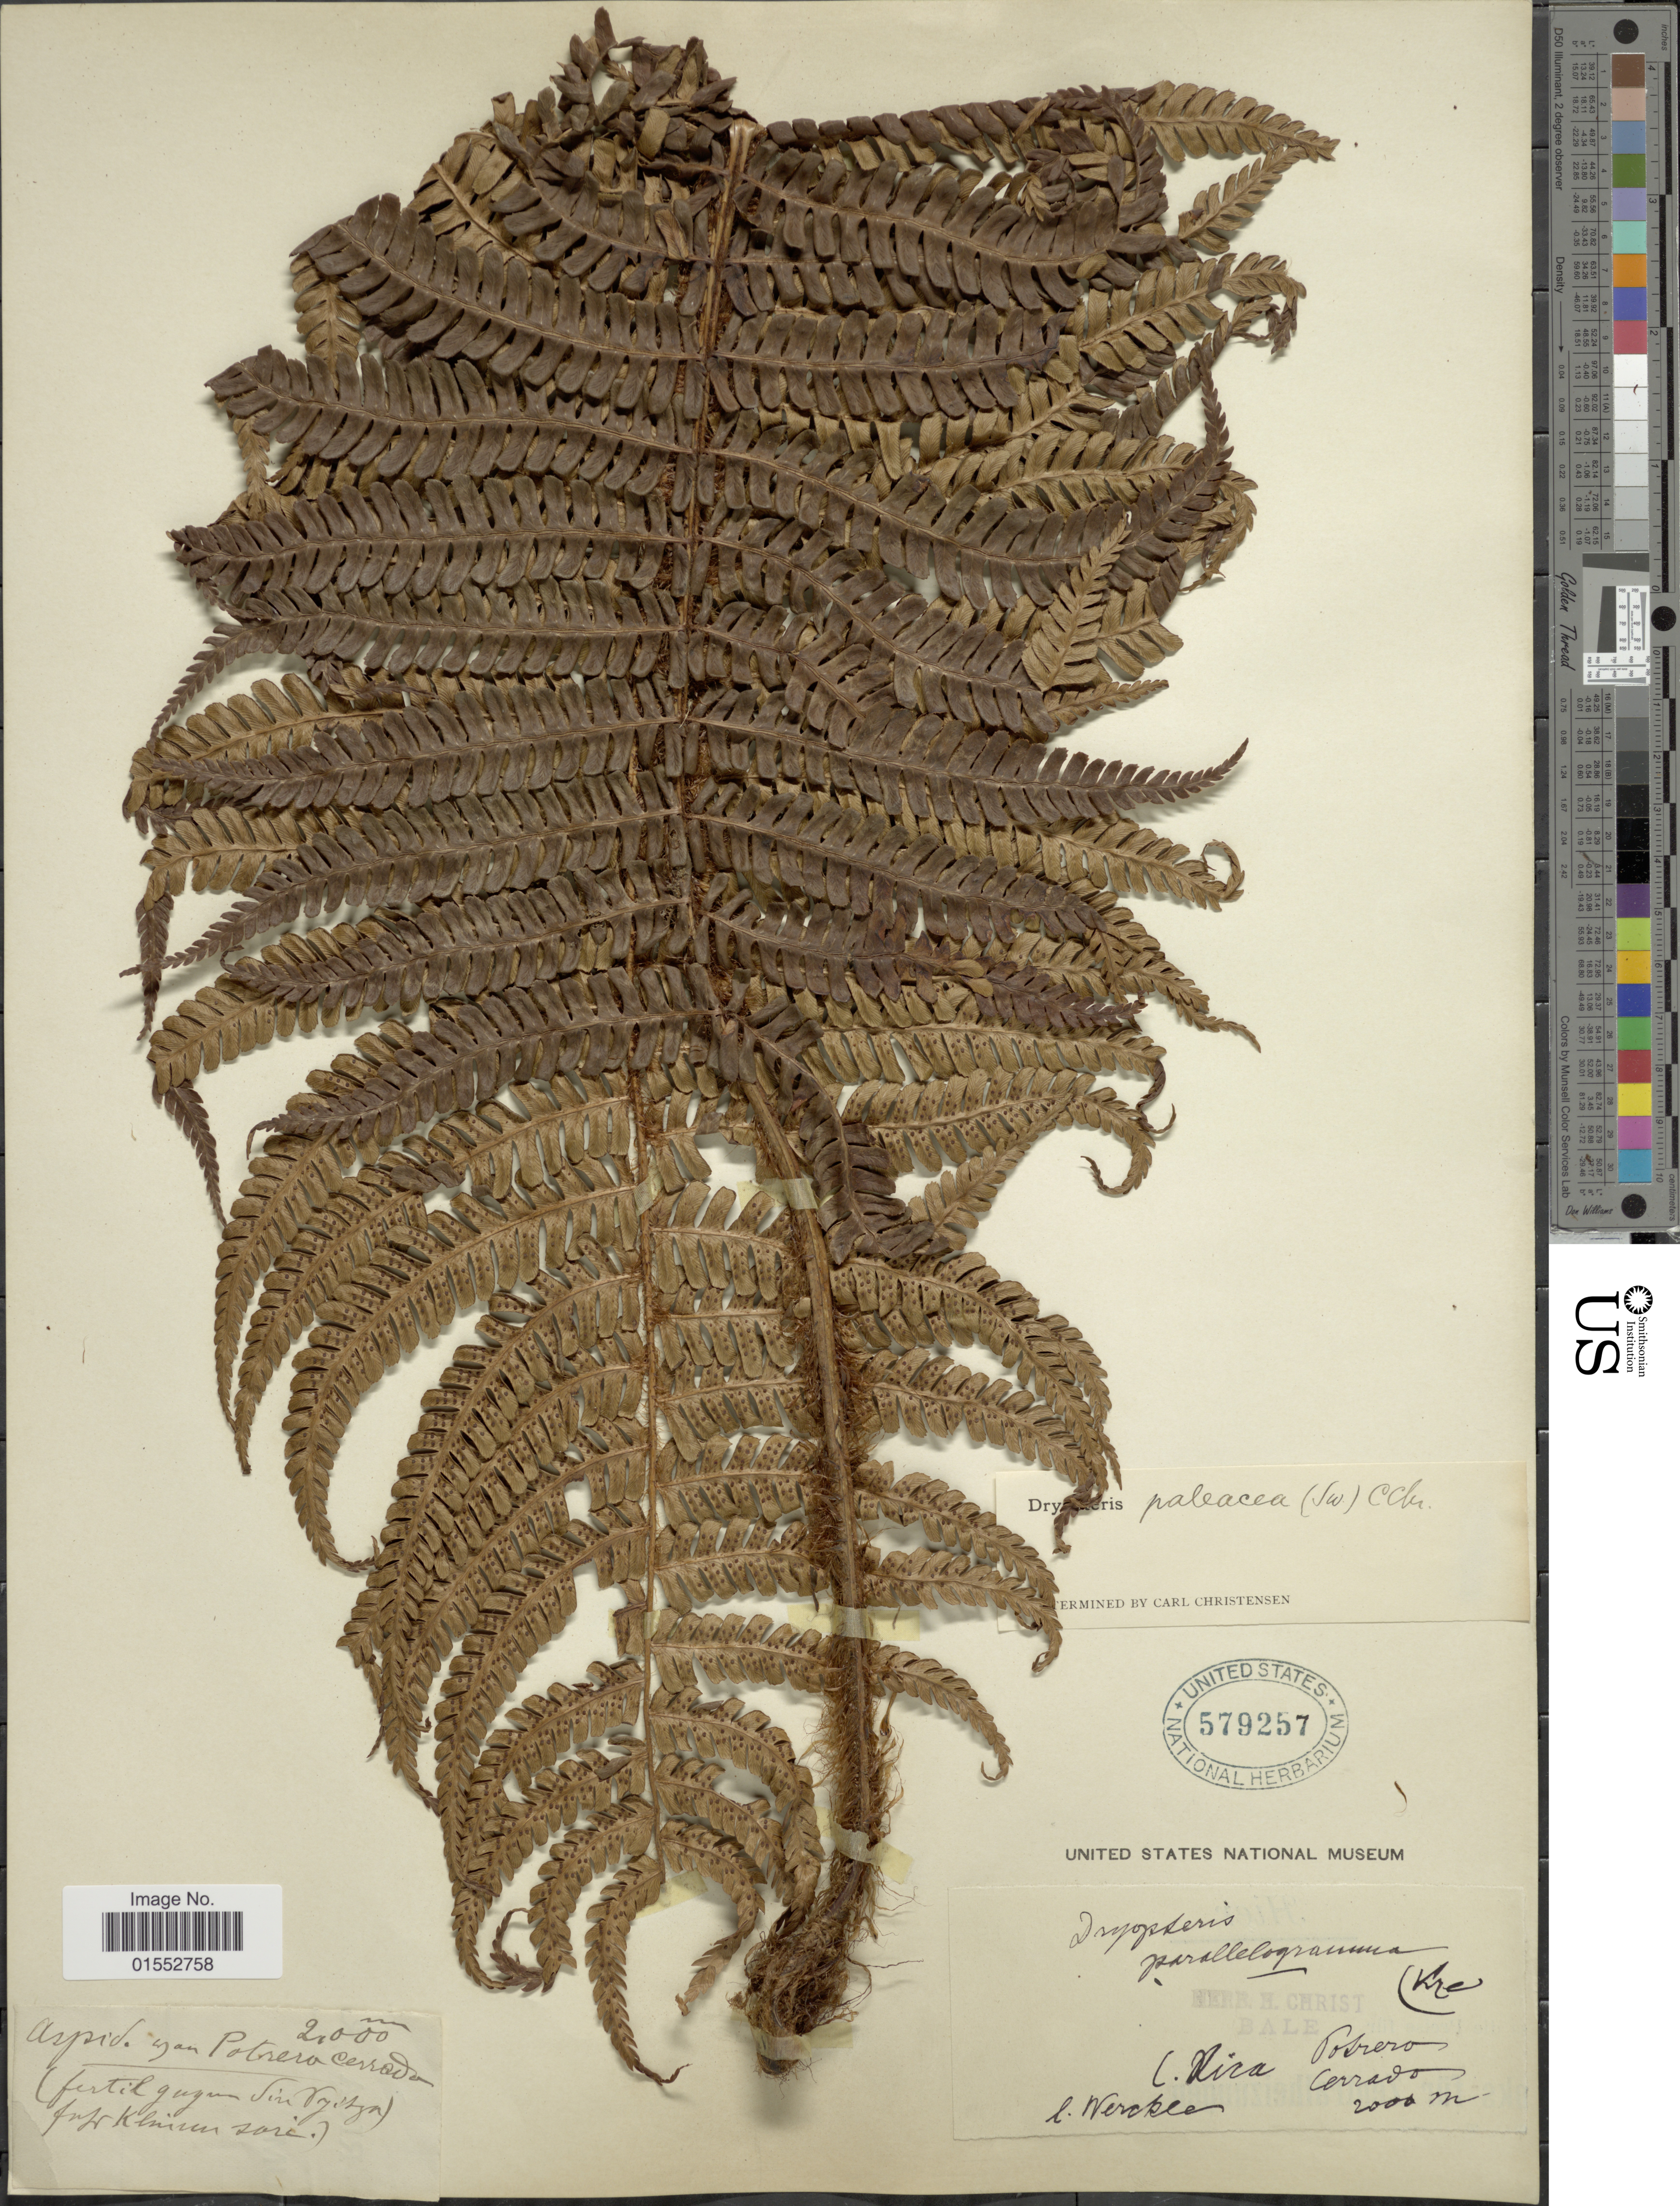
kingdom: Plantae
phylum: Tracheophyta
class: Polypodiopsida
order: Polypodiales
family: Dryopteridaceae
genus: Dryopteris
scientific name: Dryopteris wallichiana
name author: (Spreng.) Hyl.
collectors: Werckle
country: Costa Rica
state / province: Guanacaste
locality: Potrero, Cerrado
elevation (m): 2000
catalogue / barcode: US 579257